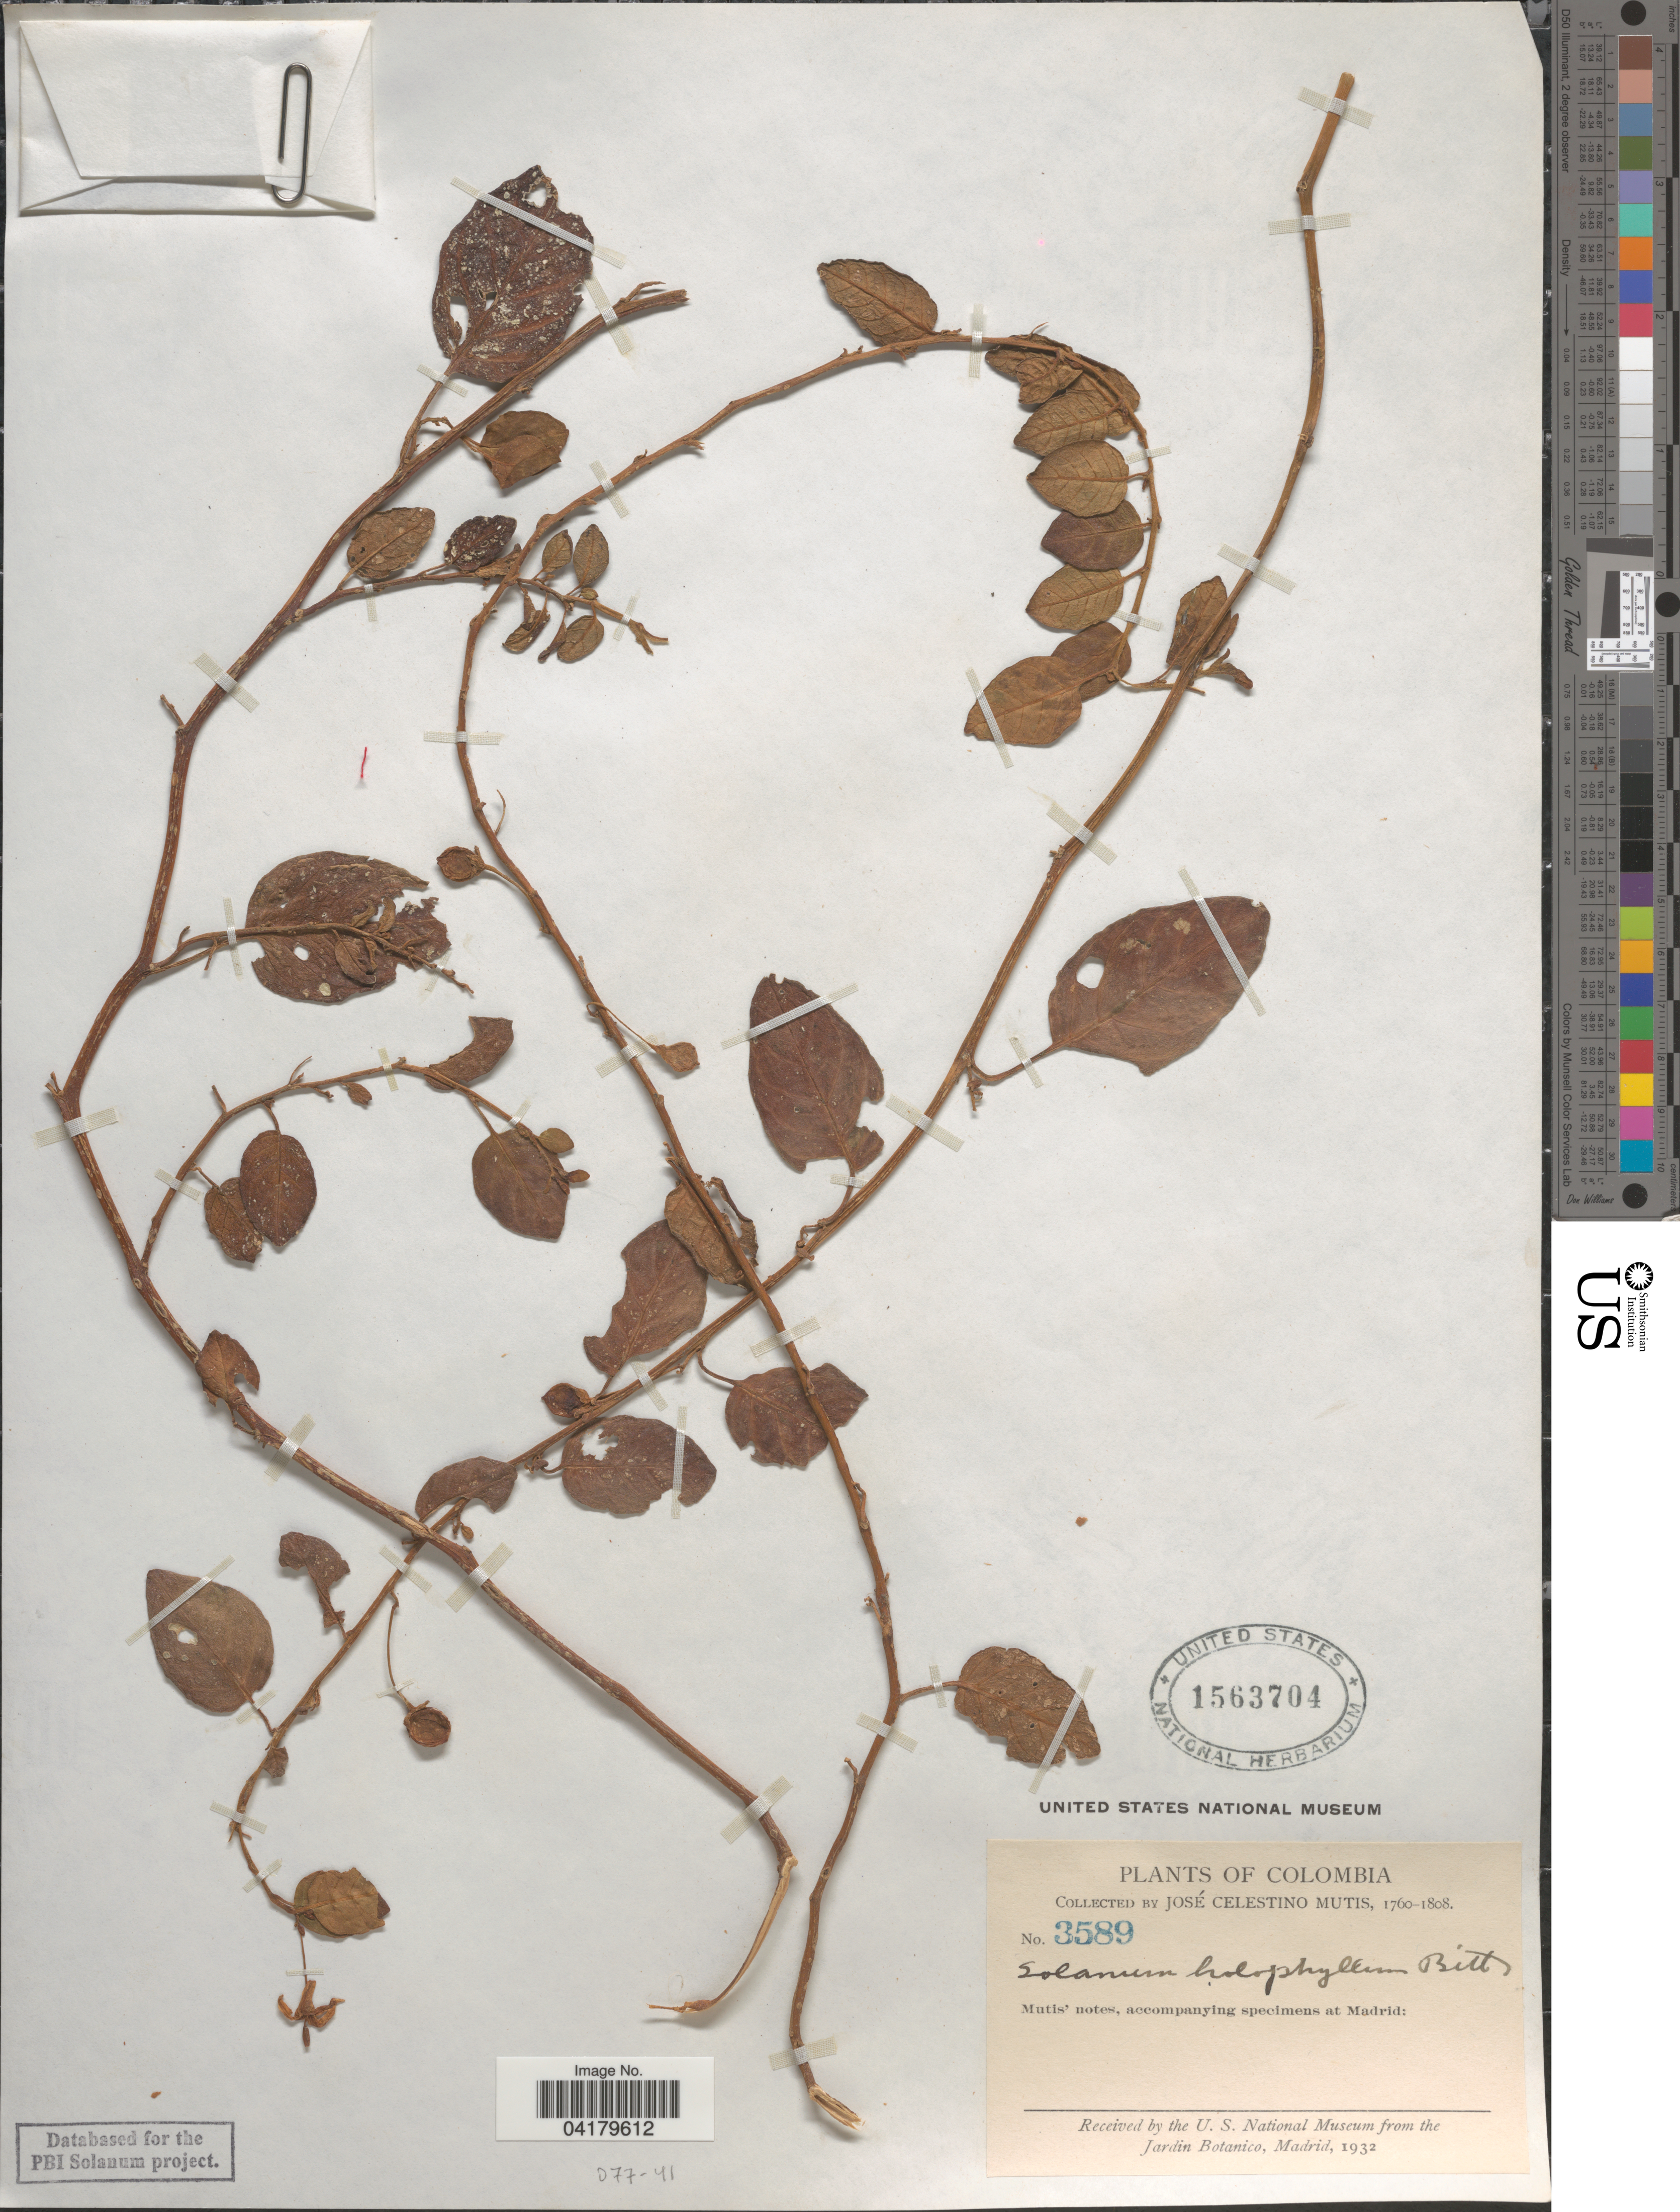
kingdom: Plantae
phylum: Tracheophyta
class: Magnoliopsida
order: Solanales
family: Solanaceae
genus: Solanum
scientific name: Solanum holophyllum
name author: Bitter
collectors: J. C. B. Mutis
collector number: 3589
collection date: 1760/1808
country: Colombia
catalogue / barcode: US 1563704